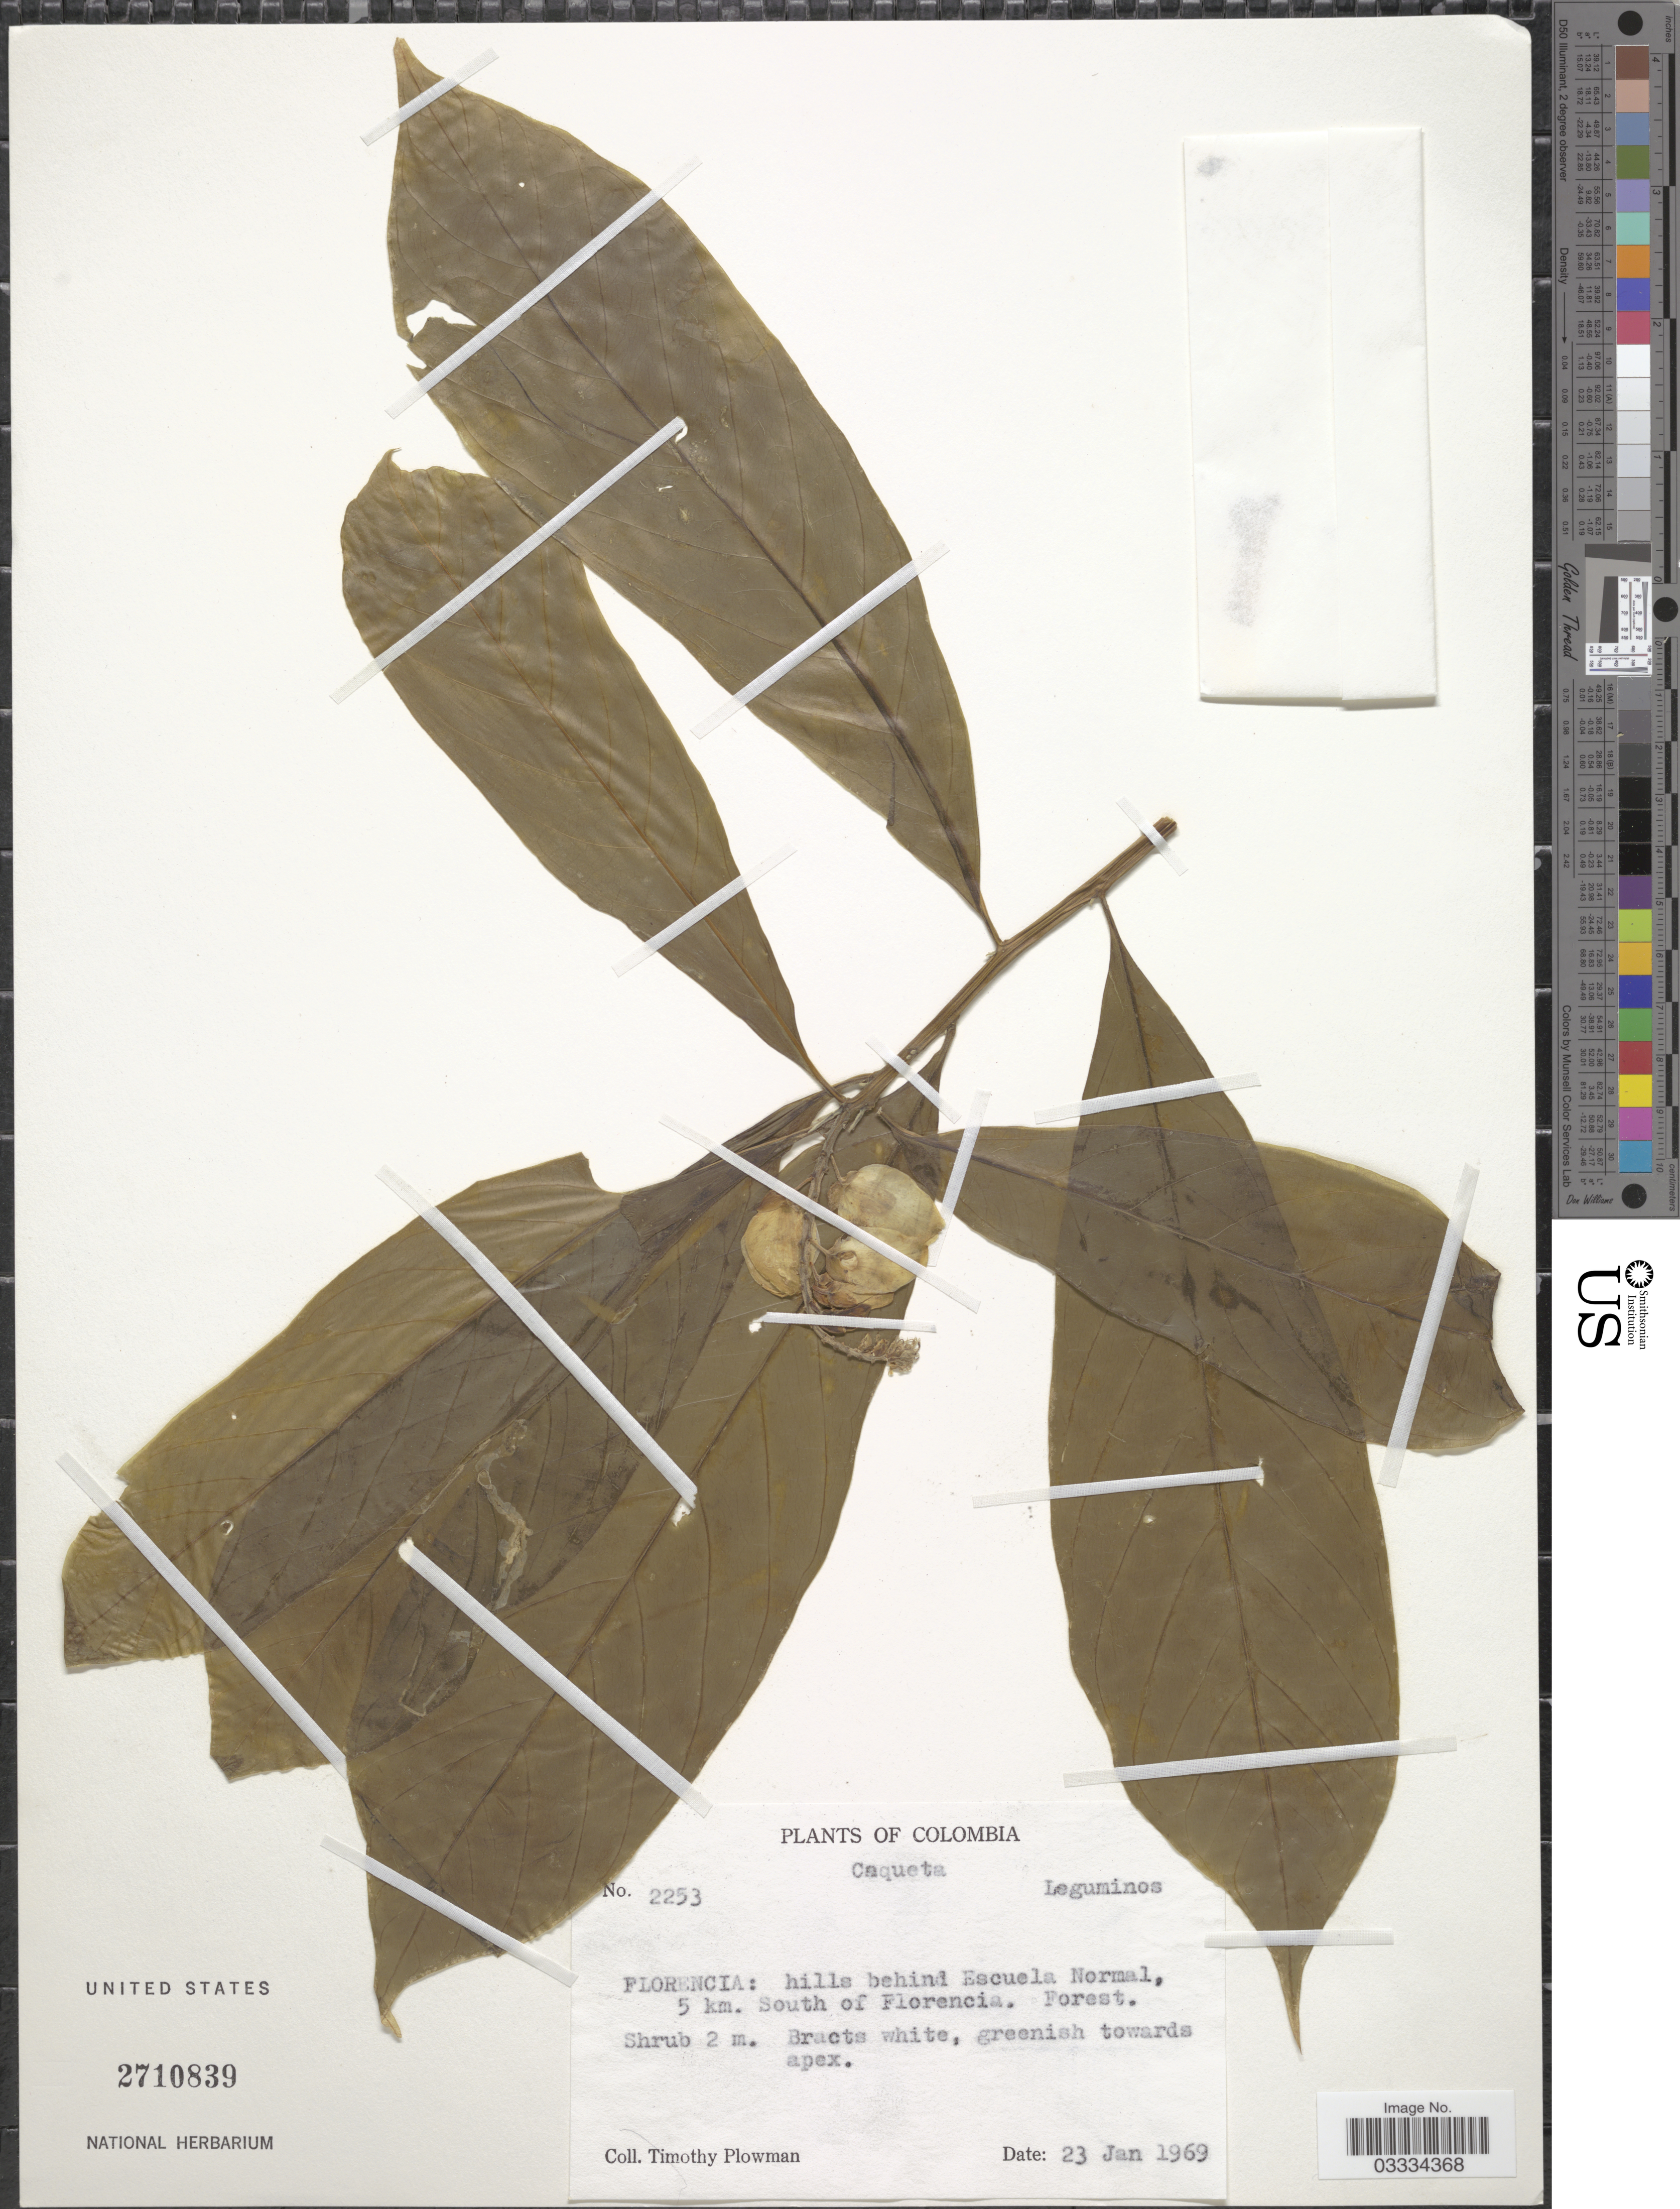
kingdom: Plantae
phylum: Tracheophyta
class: Magnoliopsida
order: Fabales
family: Polygalaceae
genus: Polygala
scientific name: Polygala sp.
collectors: T. Plowman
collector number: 2253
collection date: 1969-01-23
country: Colombia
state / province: Caquetá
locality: Florencia: hills behind Escuela Normal, 5 km. South of Florencia.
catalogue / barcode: US 2710839